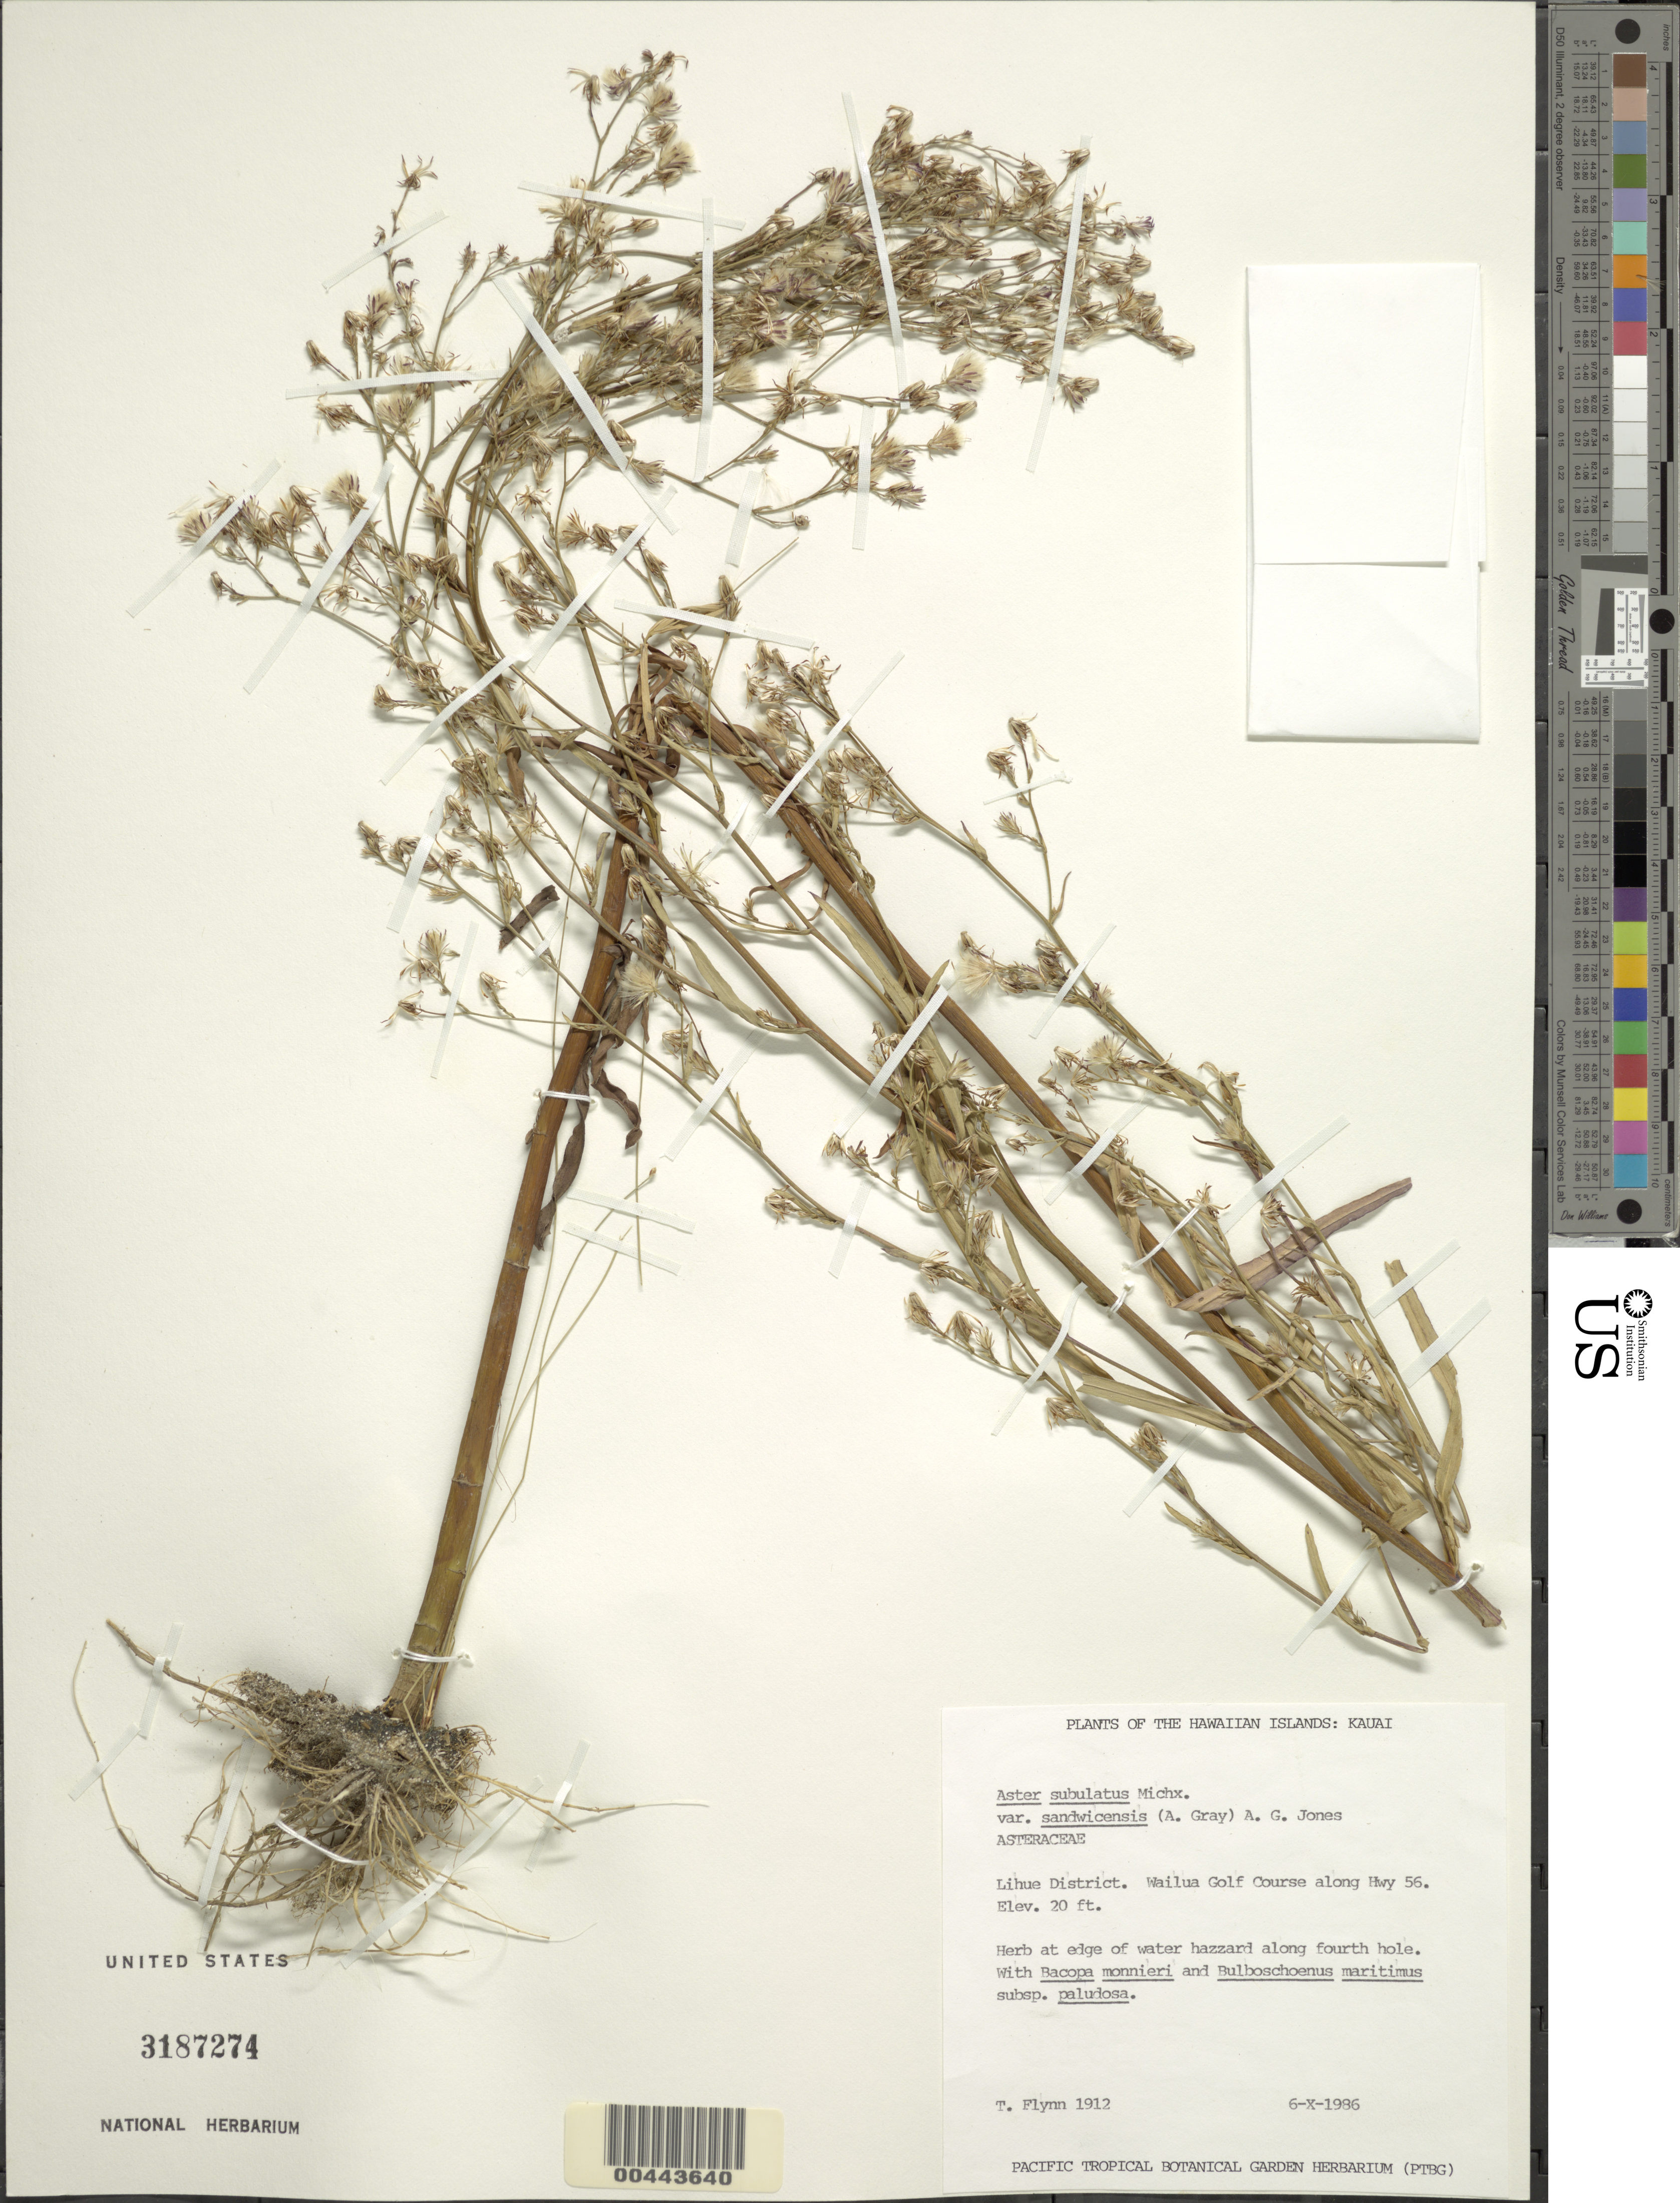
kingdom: Plantae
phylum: Tracheophyta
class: Magnoliopsida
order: Asterales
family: Asteraceae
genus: Symphyotrichum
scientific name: Symphyotrichum expansum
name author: (Poepp. ex Spreng.) G.L. Nesom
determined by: Wagner, W. L., (BOT), Smithsonian Institution - National Museum of Natural History (UNITED STATES)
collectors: T. W. Flynn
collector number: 1912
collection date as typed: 6 Oct 1986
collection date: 1986-10-06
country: United States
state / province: Hawaii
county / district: Kauai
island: Kaua'i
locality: Lihue District, Wailua Golf Course along Highway 56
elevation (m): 6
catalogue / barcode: US 3187274